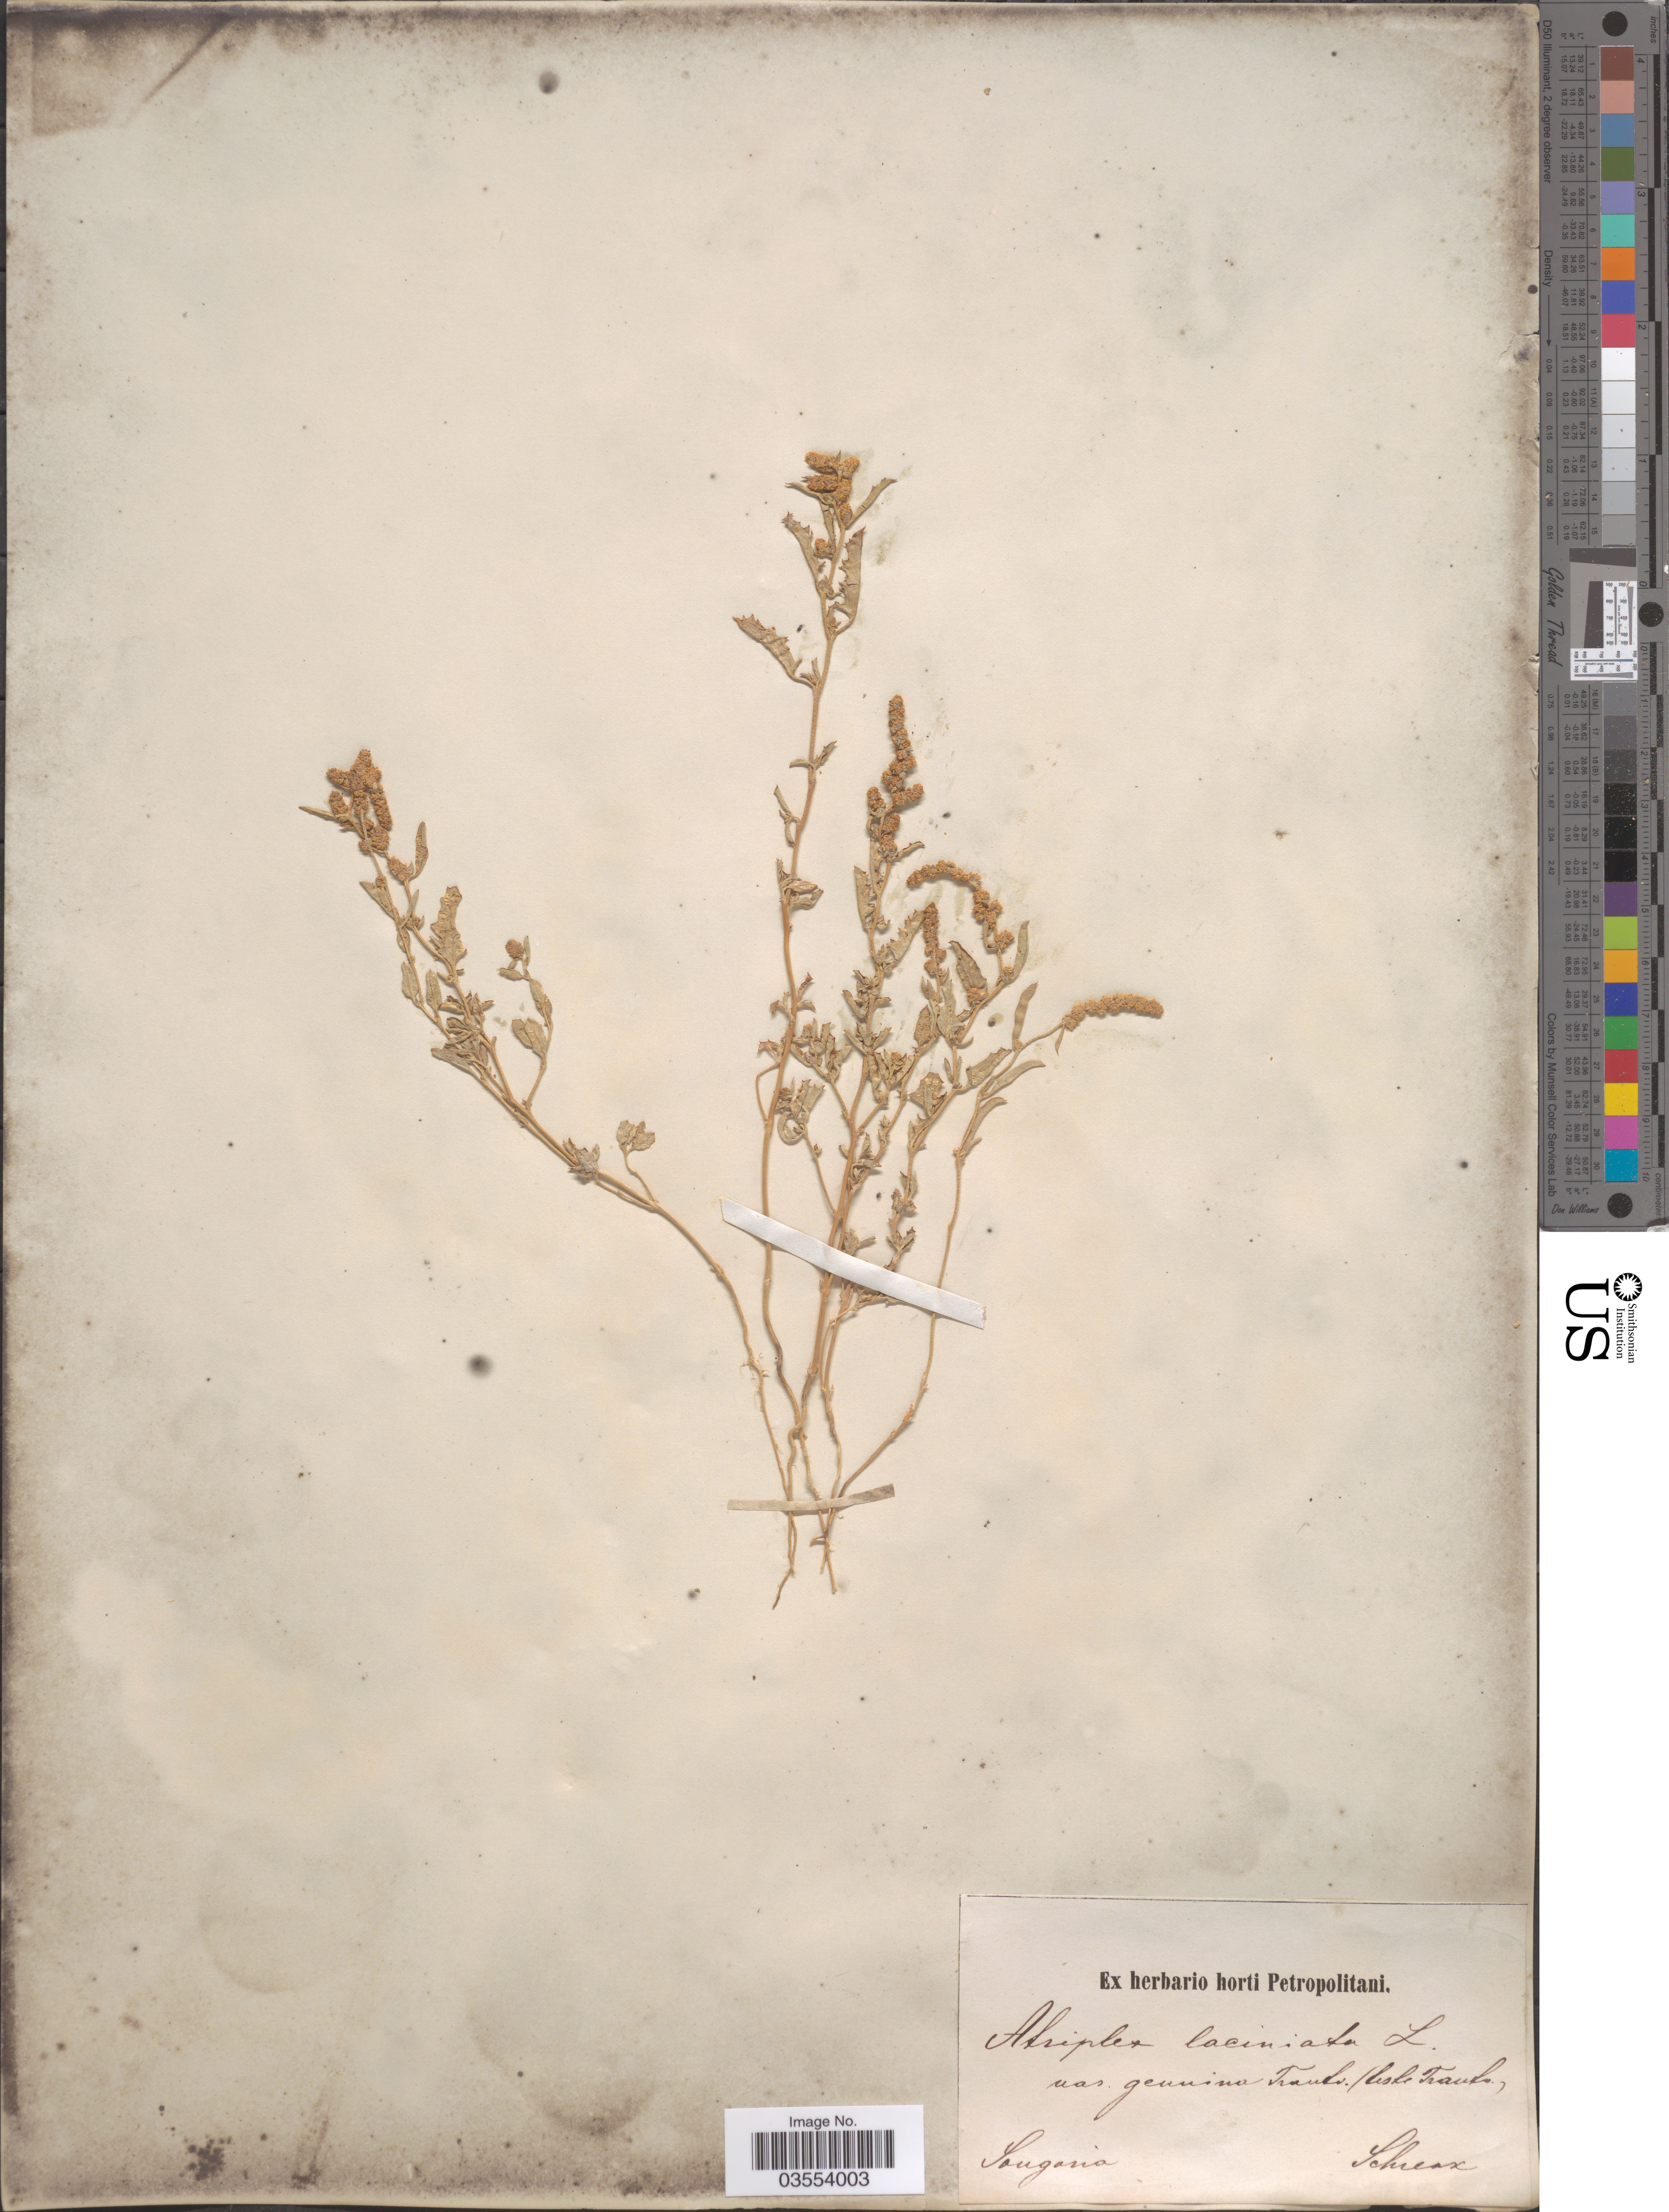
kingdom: Plantae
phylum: Tracheophyta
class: Magnoliopsida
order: Caryophyllales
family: Amaranthaceae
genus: Atriplex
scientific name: Atriplex laciniata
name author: L.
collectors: A.G. Schrenk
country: Kazakhstan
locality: Songaria.